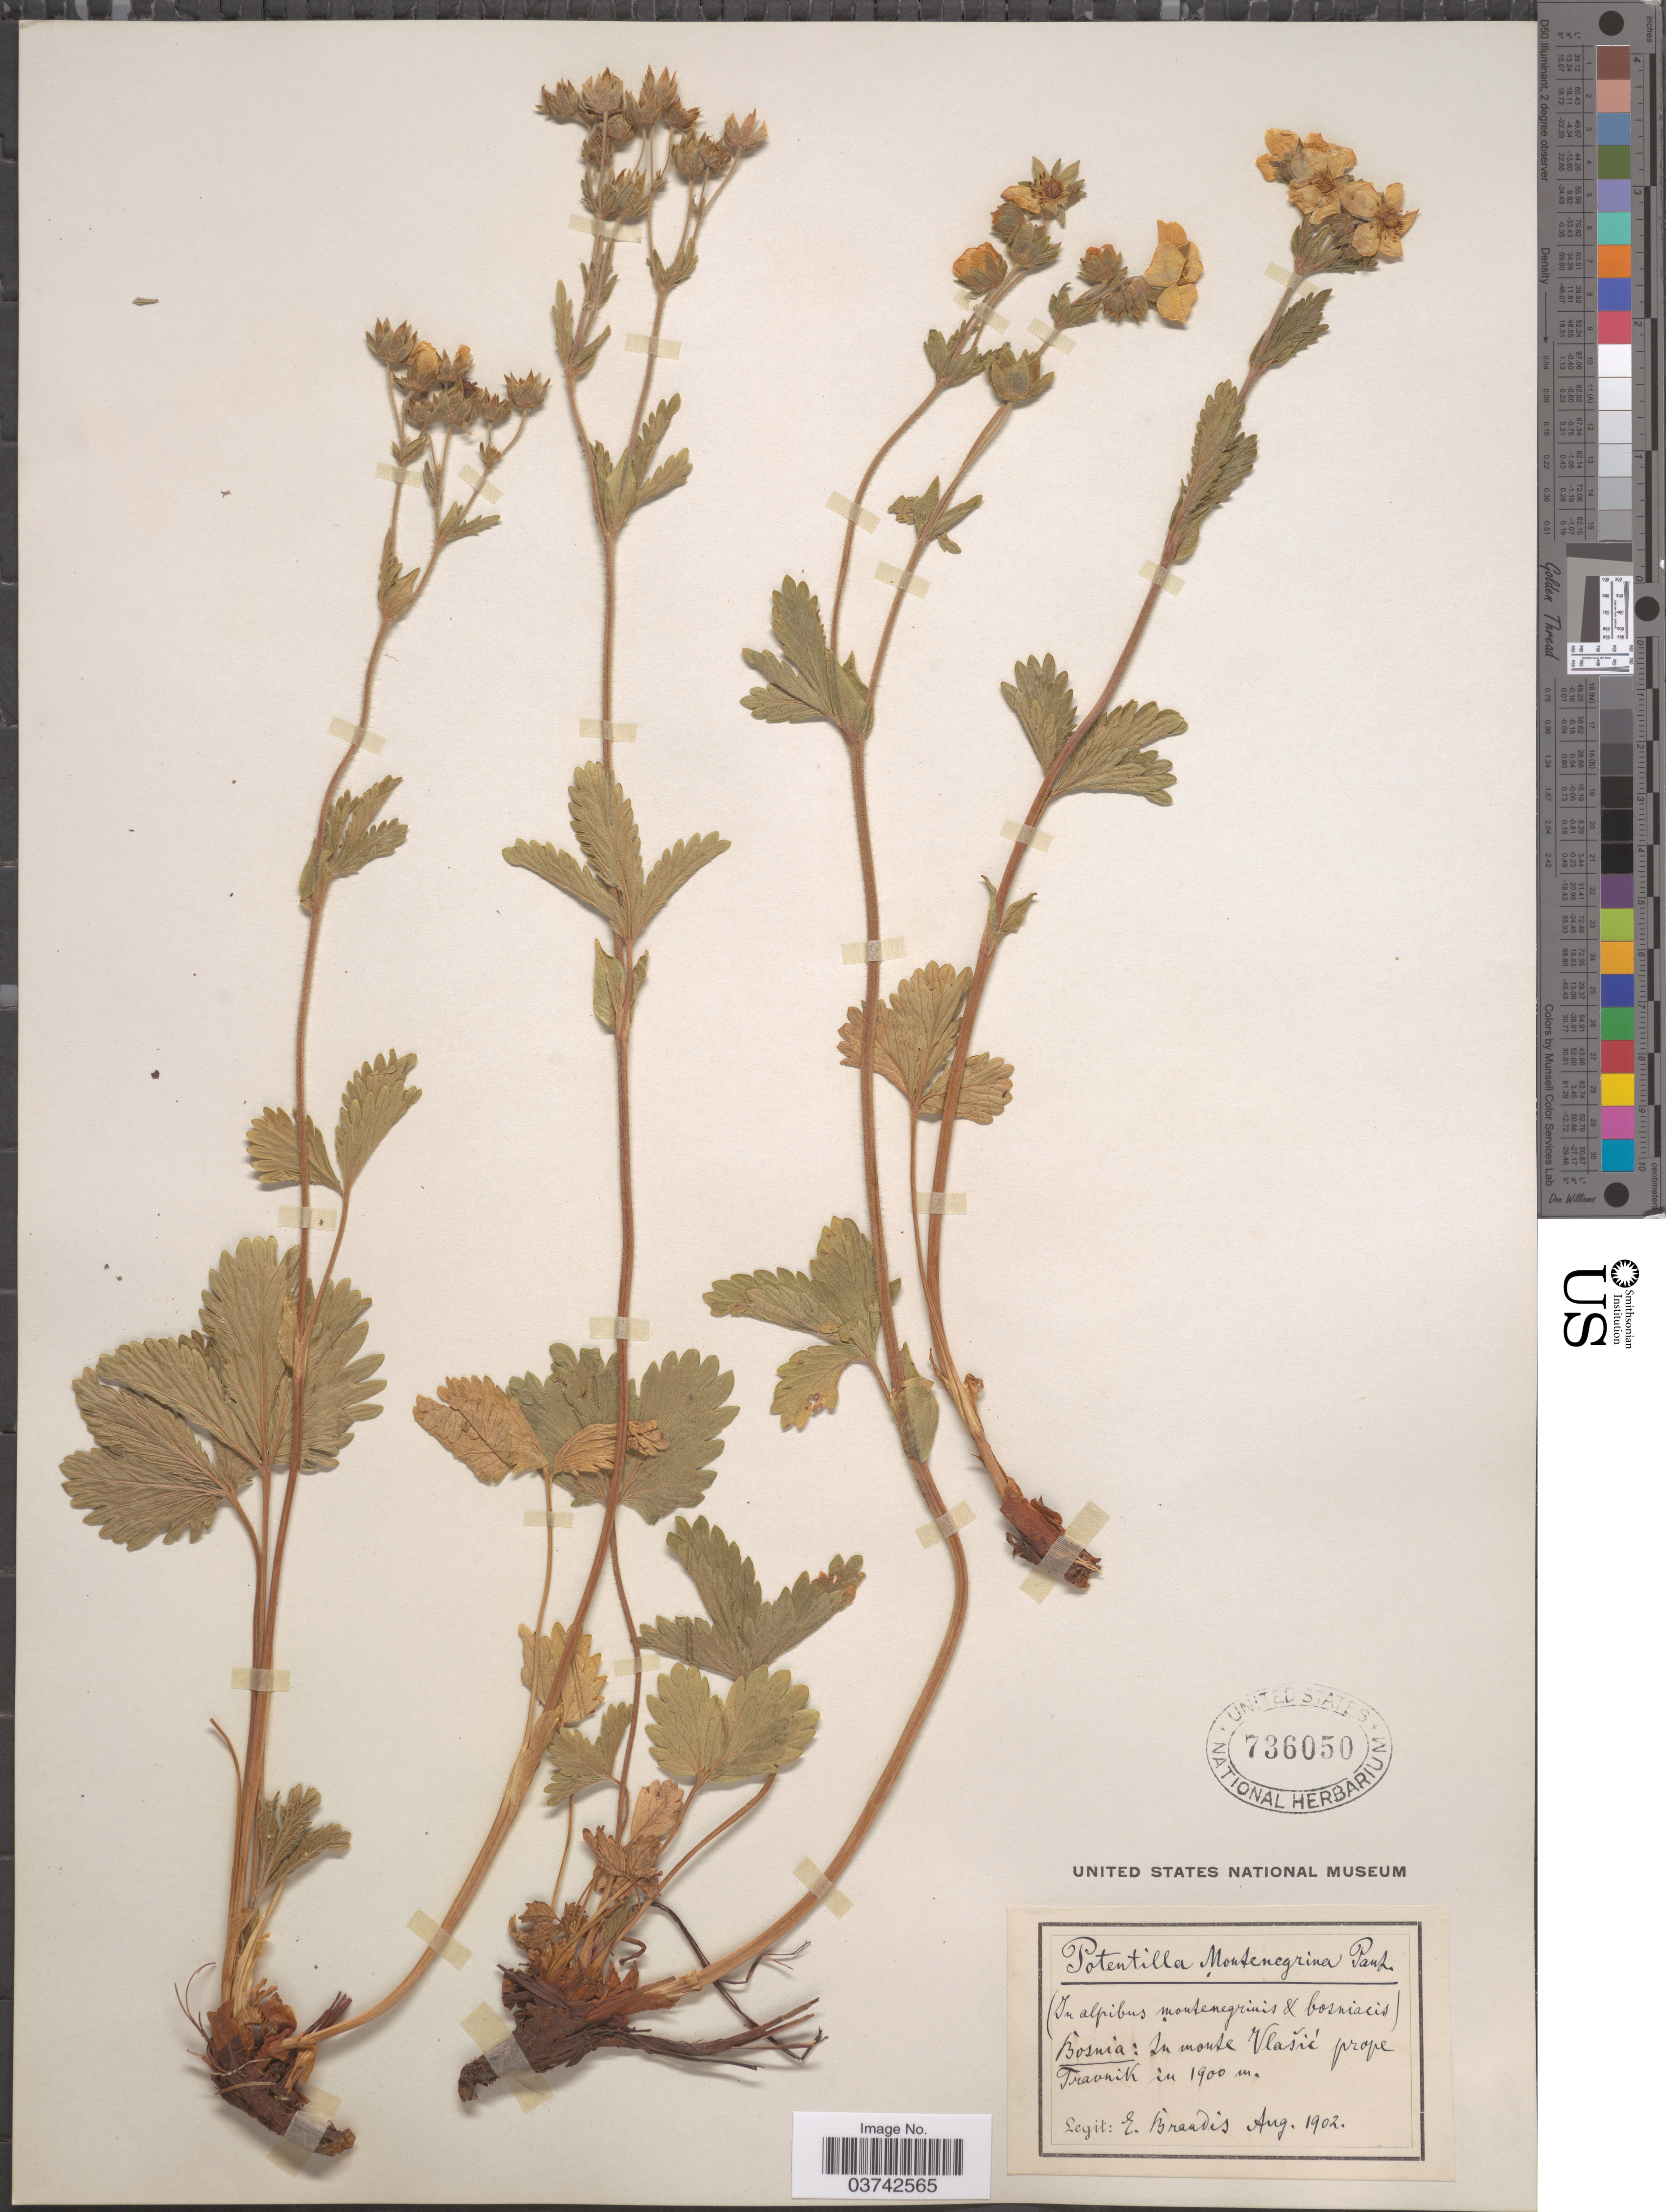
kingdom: Plantae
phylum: Tracheophyta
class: Magnoliopsida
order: Rosales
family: Rosaceae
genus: Potentilla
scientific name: Potentilla montenegrina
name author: Pant.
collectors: E. Brandis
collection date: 1902-08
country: Bosnia and Herzegovina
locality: Bosnia: In monte Vlašić prope Travnik.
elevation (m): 1900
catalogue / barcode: US 736050